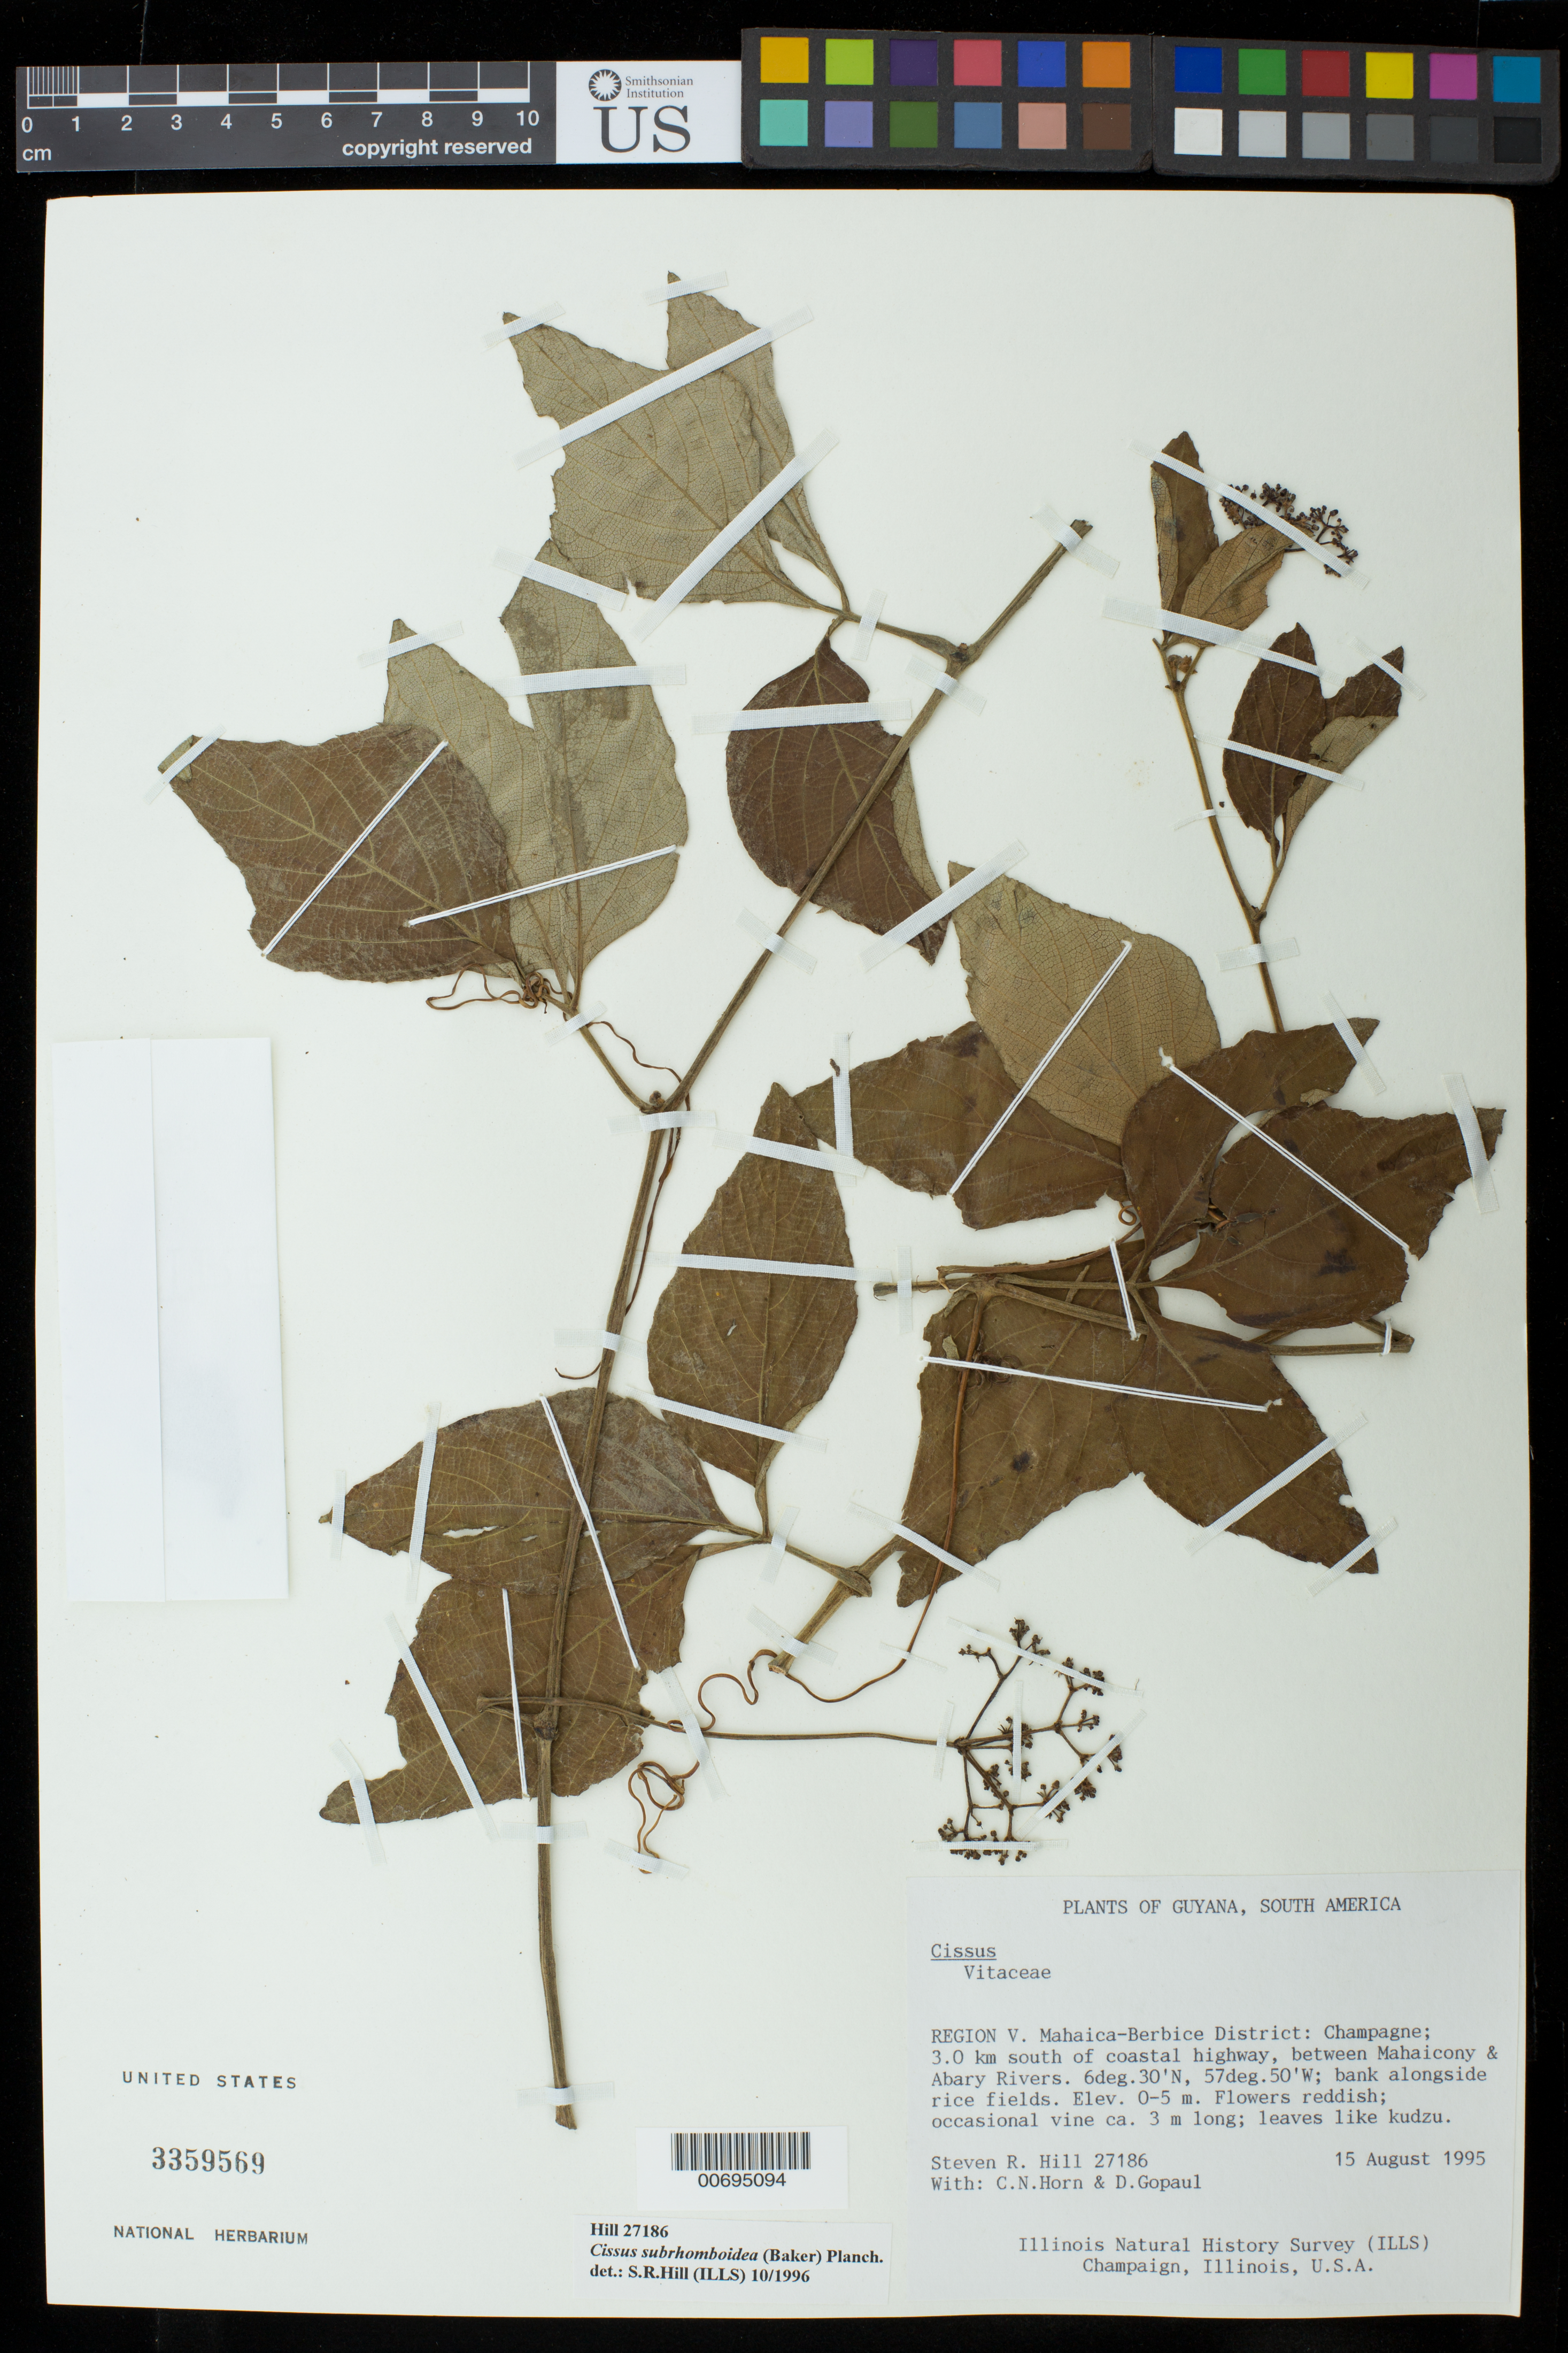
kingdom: Plantae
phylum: Tracheophyta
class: Magnoliopsida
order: Vitales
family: Vitaceae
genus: Cissus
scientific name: Cissus subrhomboidea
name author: (Baker) Planch.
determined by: Hill, Steven R.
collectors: S. R. Hill, C. N. Horn & D. Gopaul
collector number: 27186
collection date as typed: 15-Aug-95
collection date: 1995-08-15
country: Guyana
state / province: Mahaica-Berbice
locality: Champagne; 3 km S of coastal hwy., betw. Mahaicony & Abary R.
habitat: Bank along side rice fields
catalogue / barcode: US 3359569